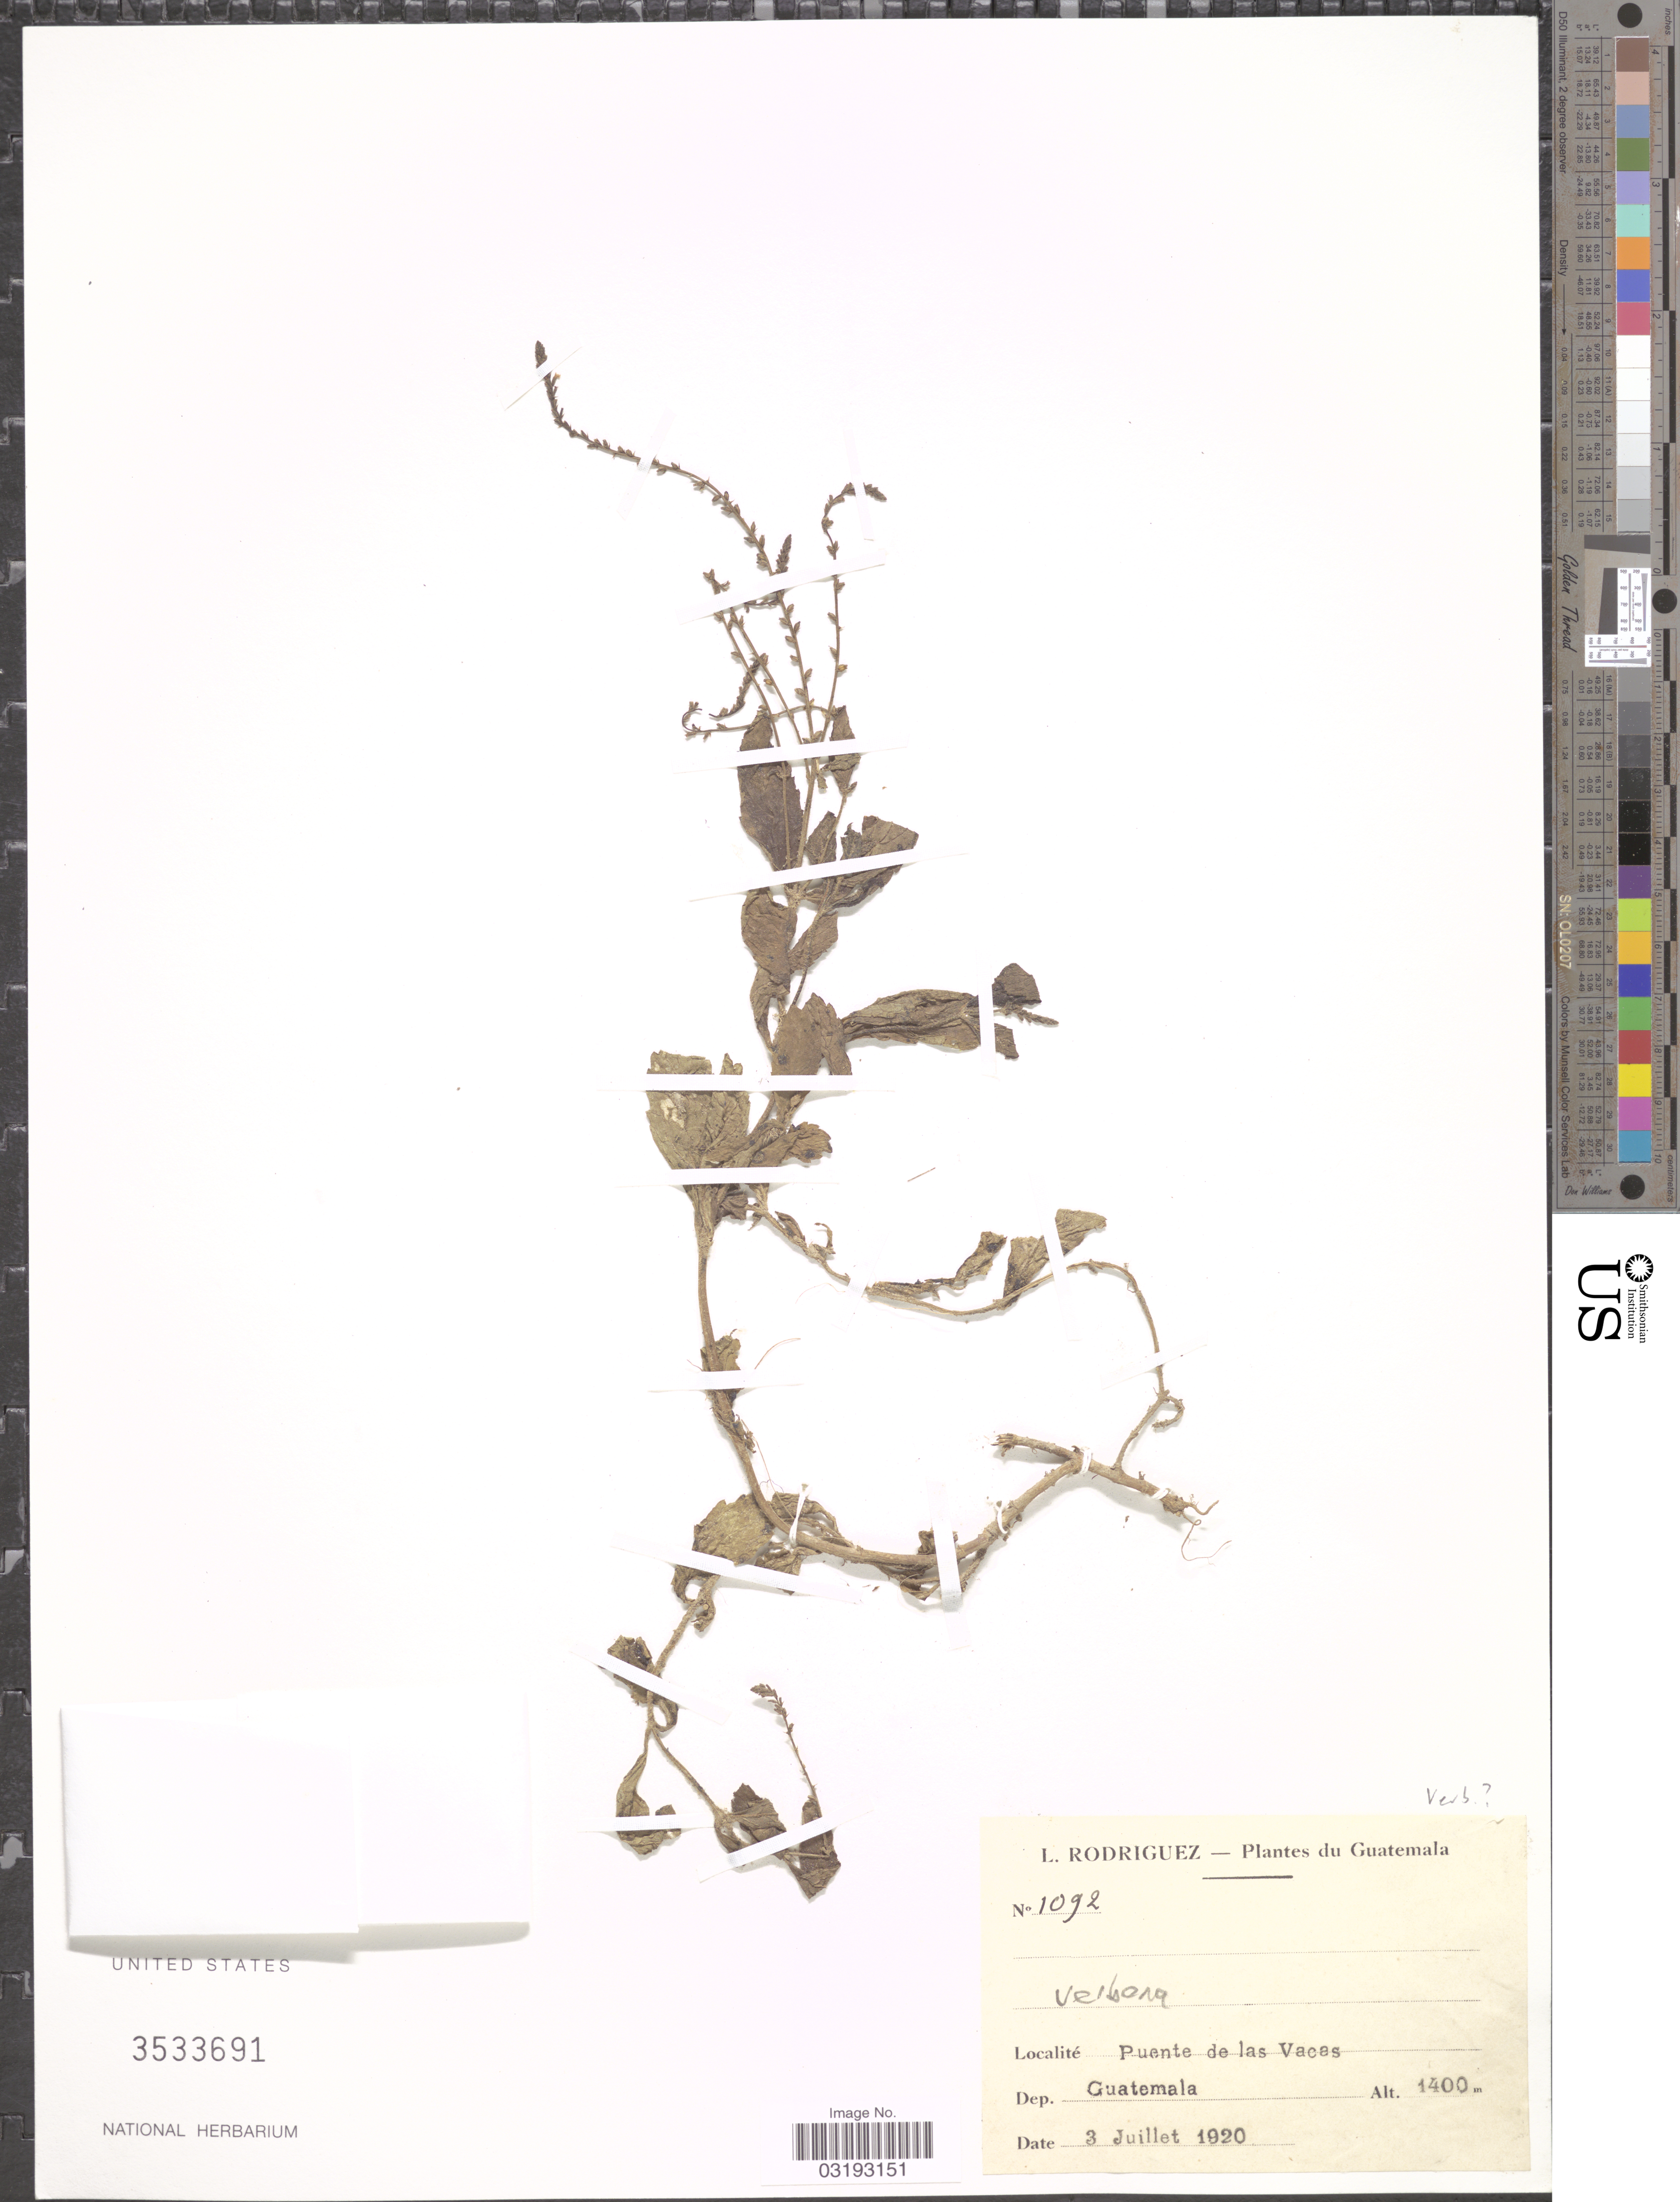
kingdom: Plantae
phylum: Tracheophyta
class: Magnoliopsida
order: Lamiales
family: Verbenaceae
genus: Verbena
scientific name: Verbena sp.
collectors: L. Rodriguez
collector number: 1092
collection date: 1920-07-03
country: Guatemala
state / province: Guatemala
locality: Puente de las Vacas. Dep. Guatemala.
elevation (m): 1400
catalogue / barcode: US 3533691